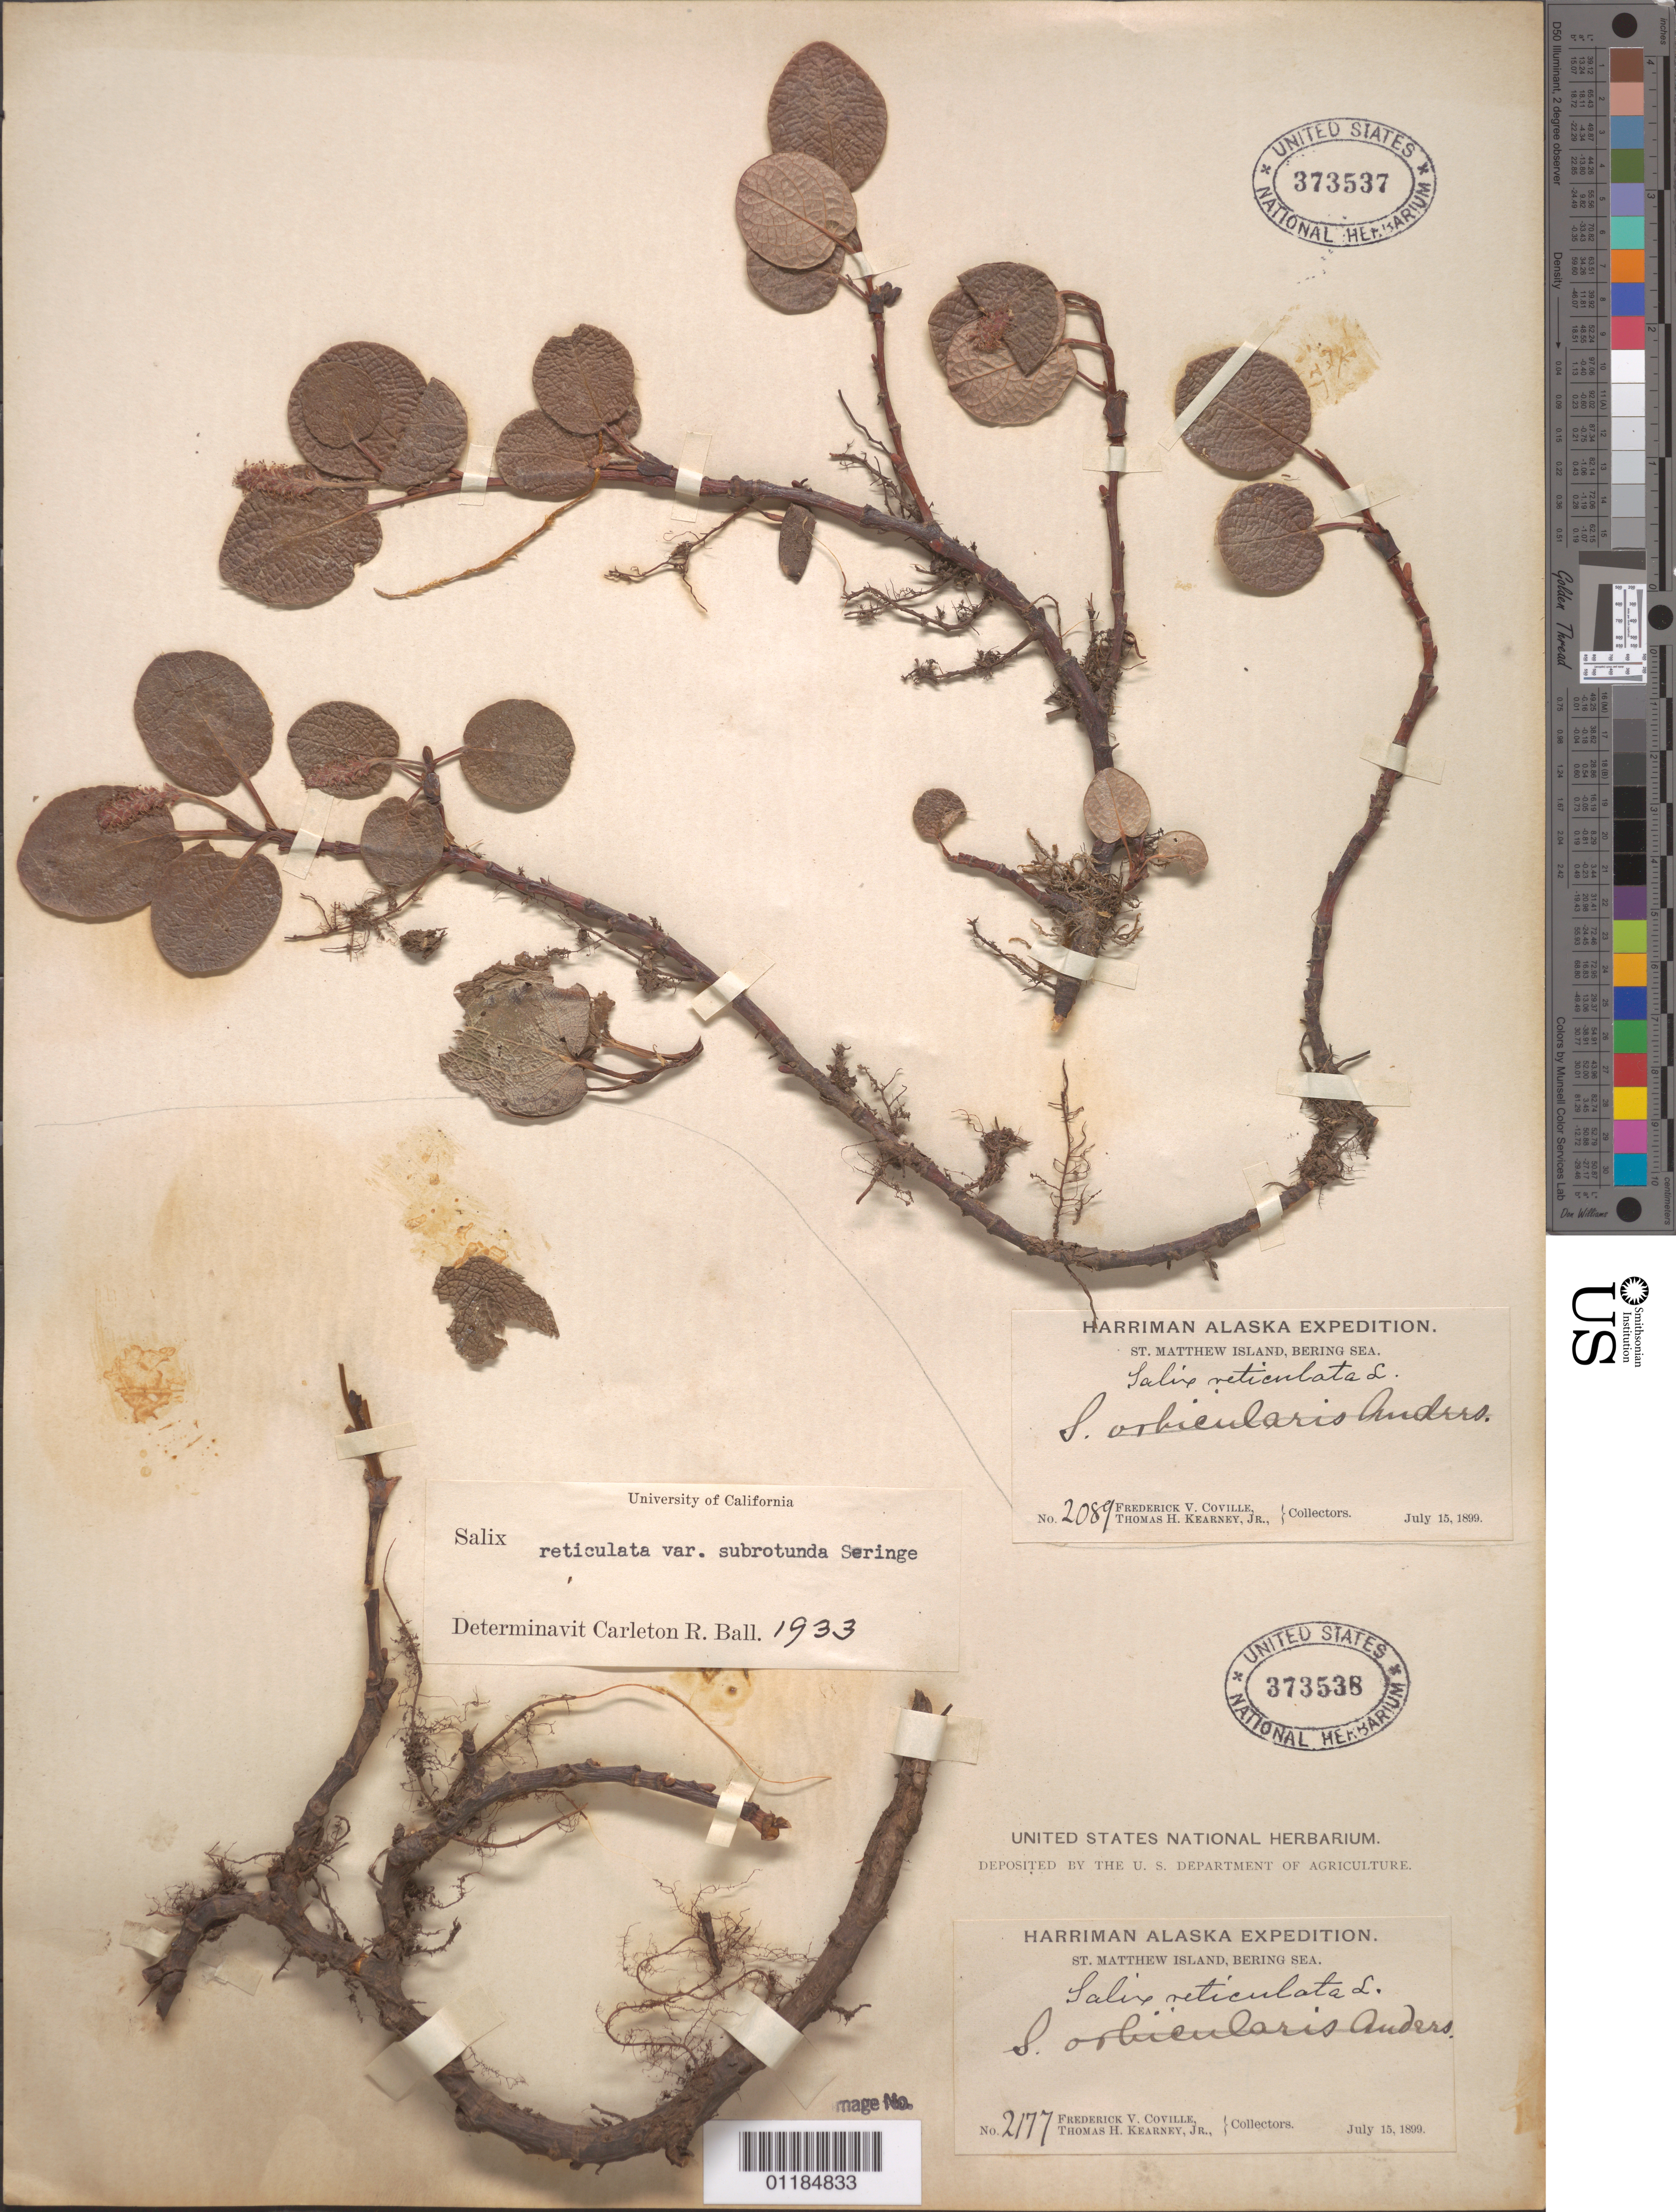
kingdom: Plantae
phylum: Tracheophyta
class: Magnoliopsida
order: Malpighiales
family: Salicaceae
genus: Salix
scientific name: Salix reticulata var. subrotunda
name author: Ser.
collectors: F. V. Coville & T. H. Kearney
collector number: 2177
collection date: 1899-07-15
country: United States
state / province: Alaska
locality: St Matthew Island, Bering Sea.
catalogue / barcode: US 373538